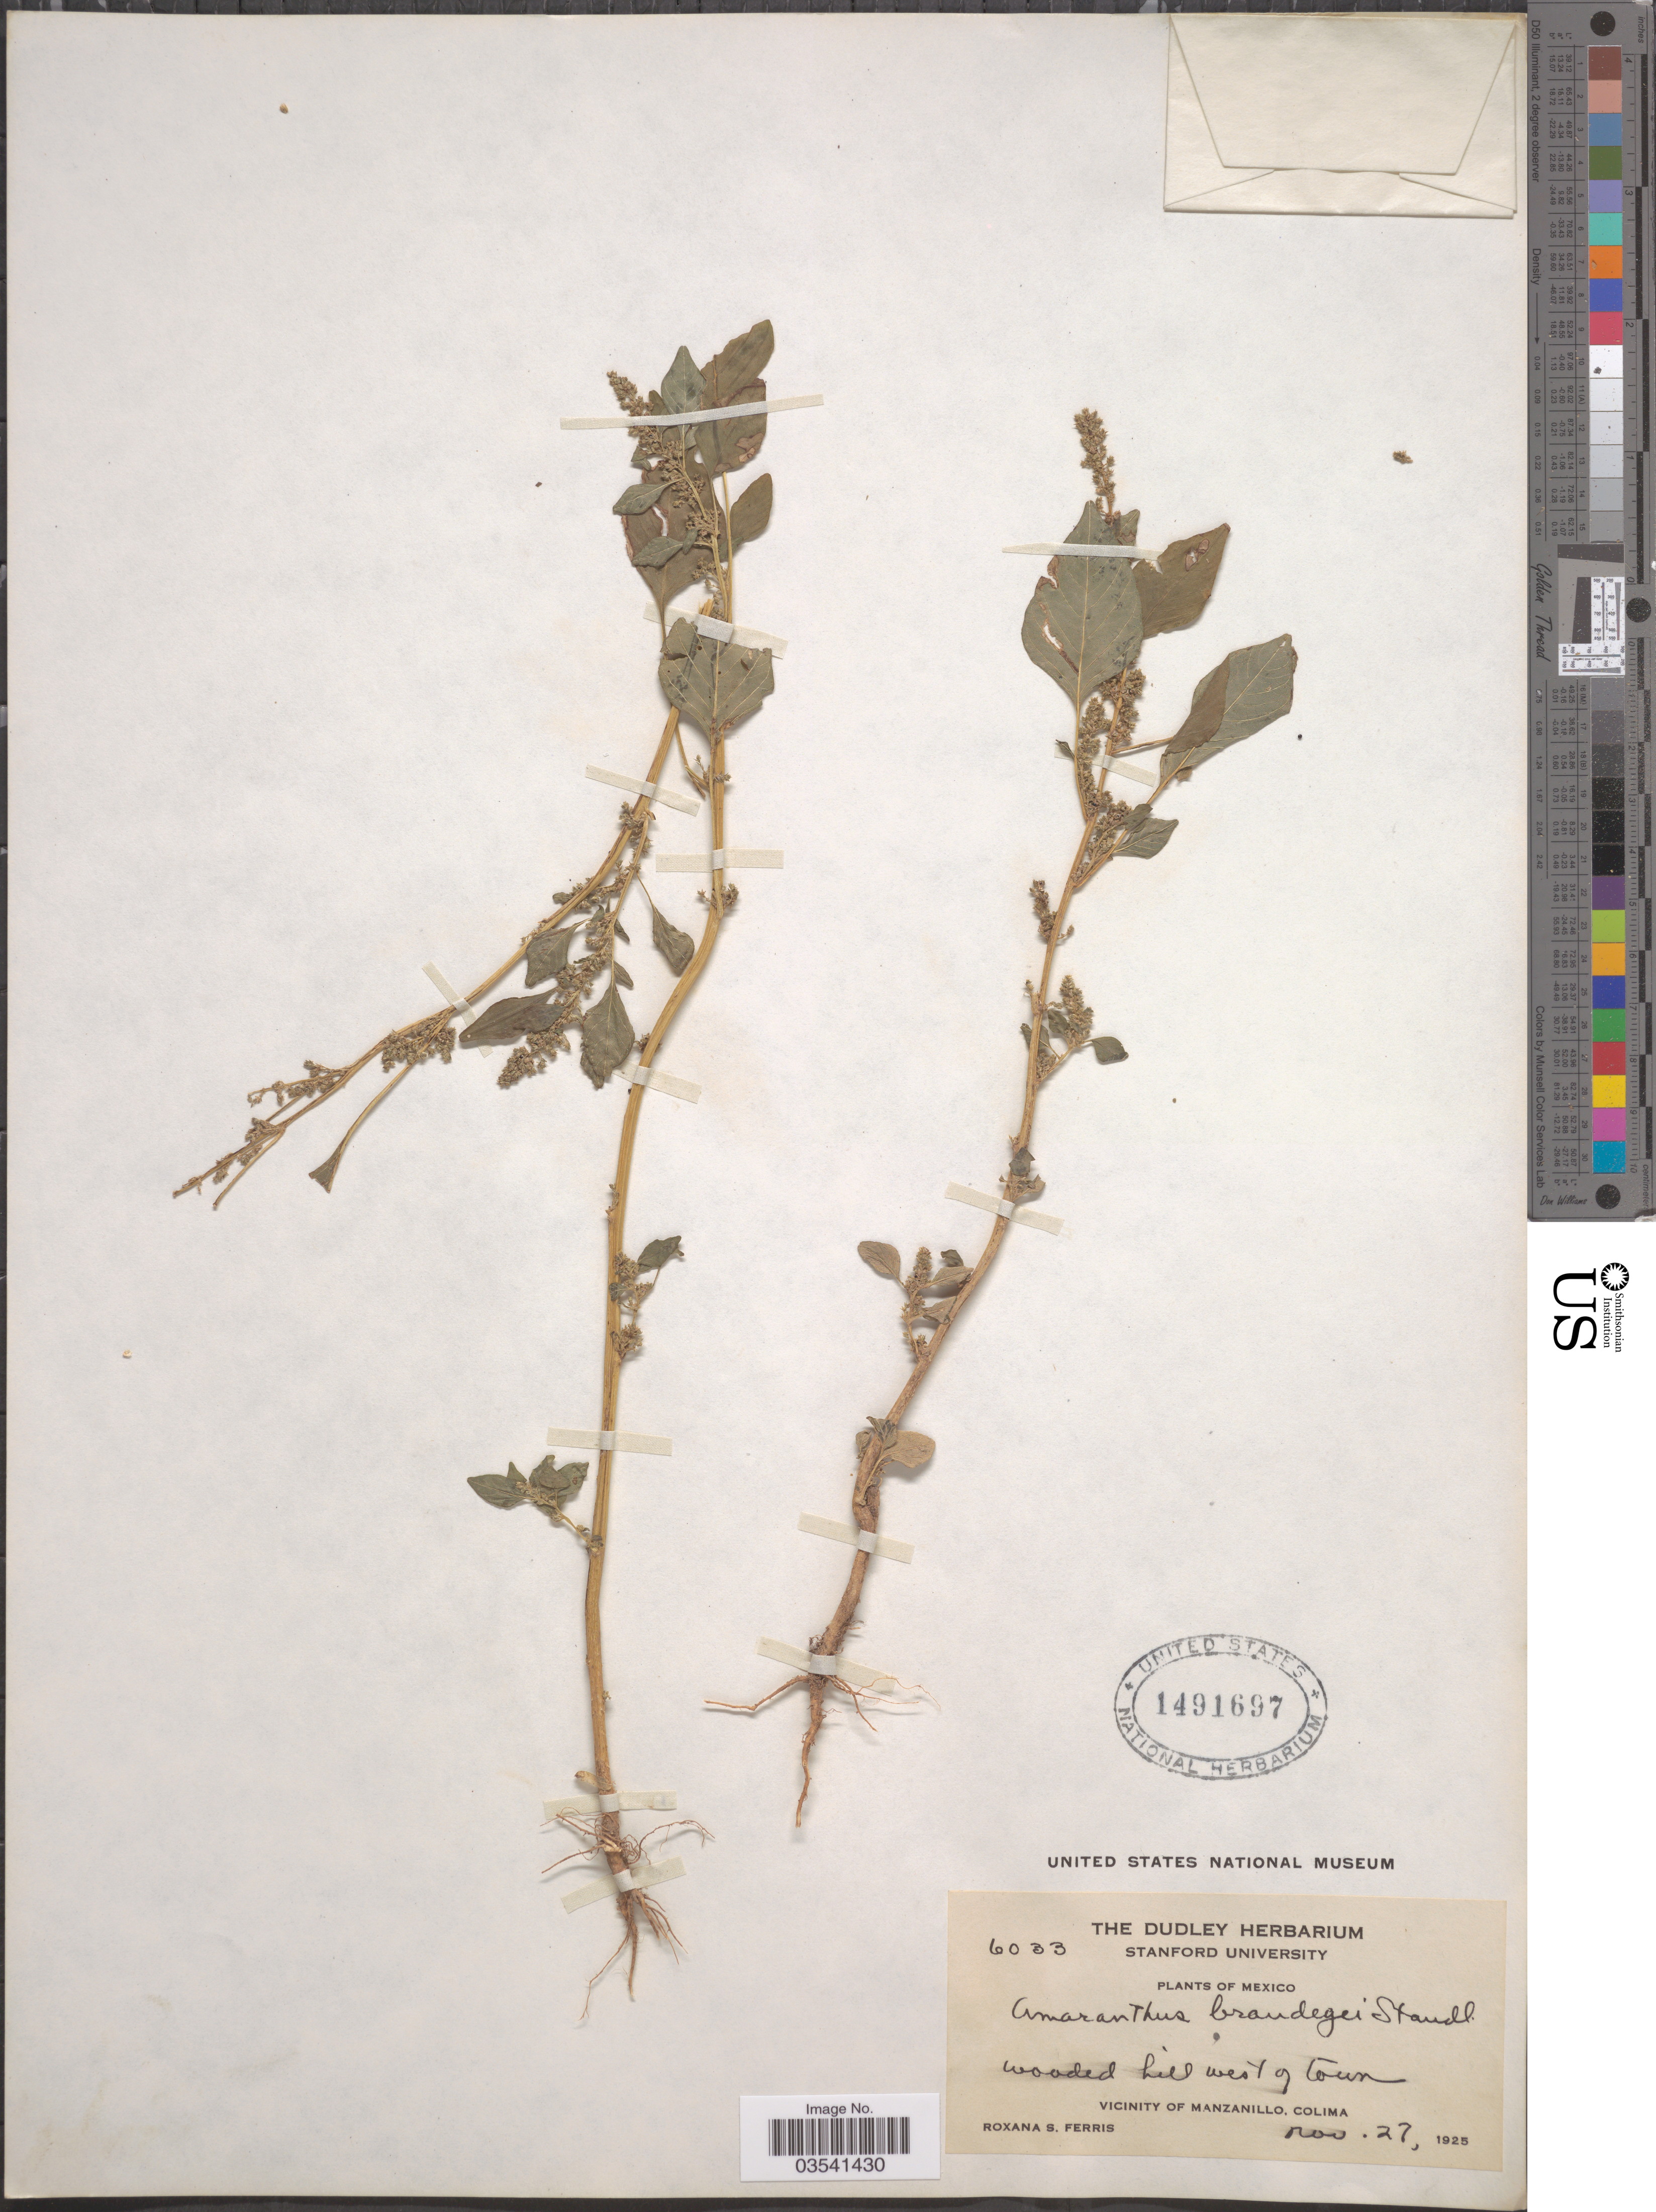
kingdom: Plantae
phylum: Tracheophyta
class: Magnoliopsida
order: Caryophyllales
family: Amaranthaceae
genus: Amaranthus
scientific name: Amaranthus brandegei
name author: Standl.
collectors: R. S. Ferris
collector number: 6033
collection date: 1925-11-27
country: Mexico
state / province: Colima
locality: Wooded hill west of town. Vicinity of Manzanillo.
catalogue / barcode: US 1491697